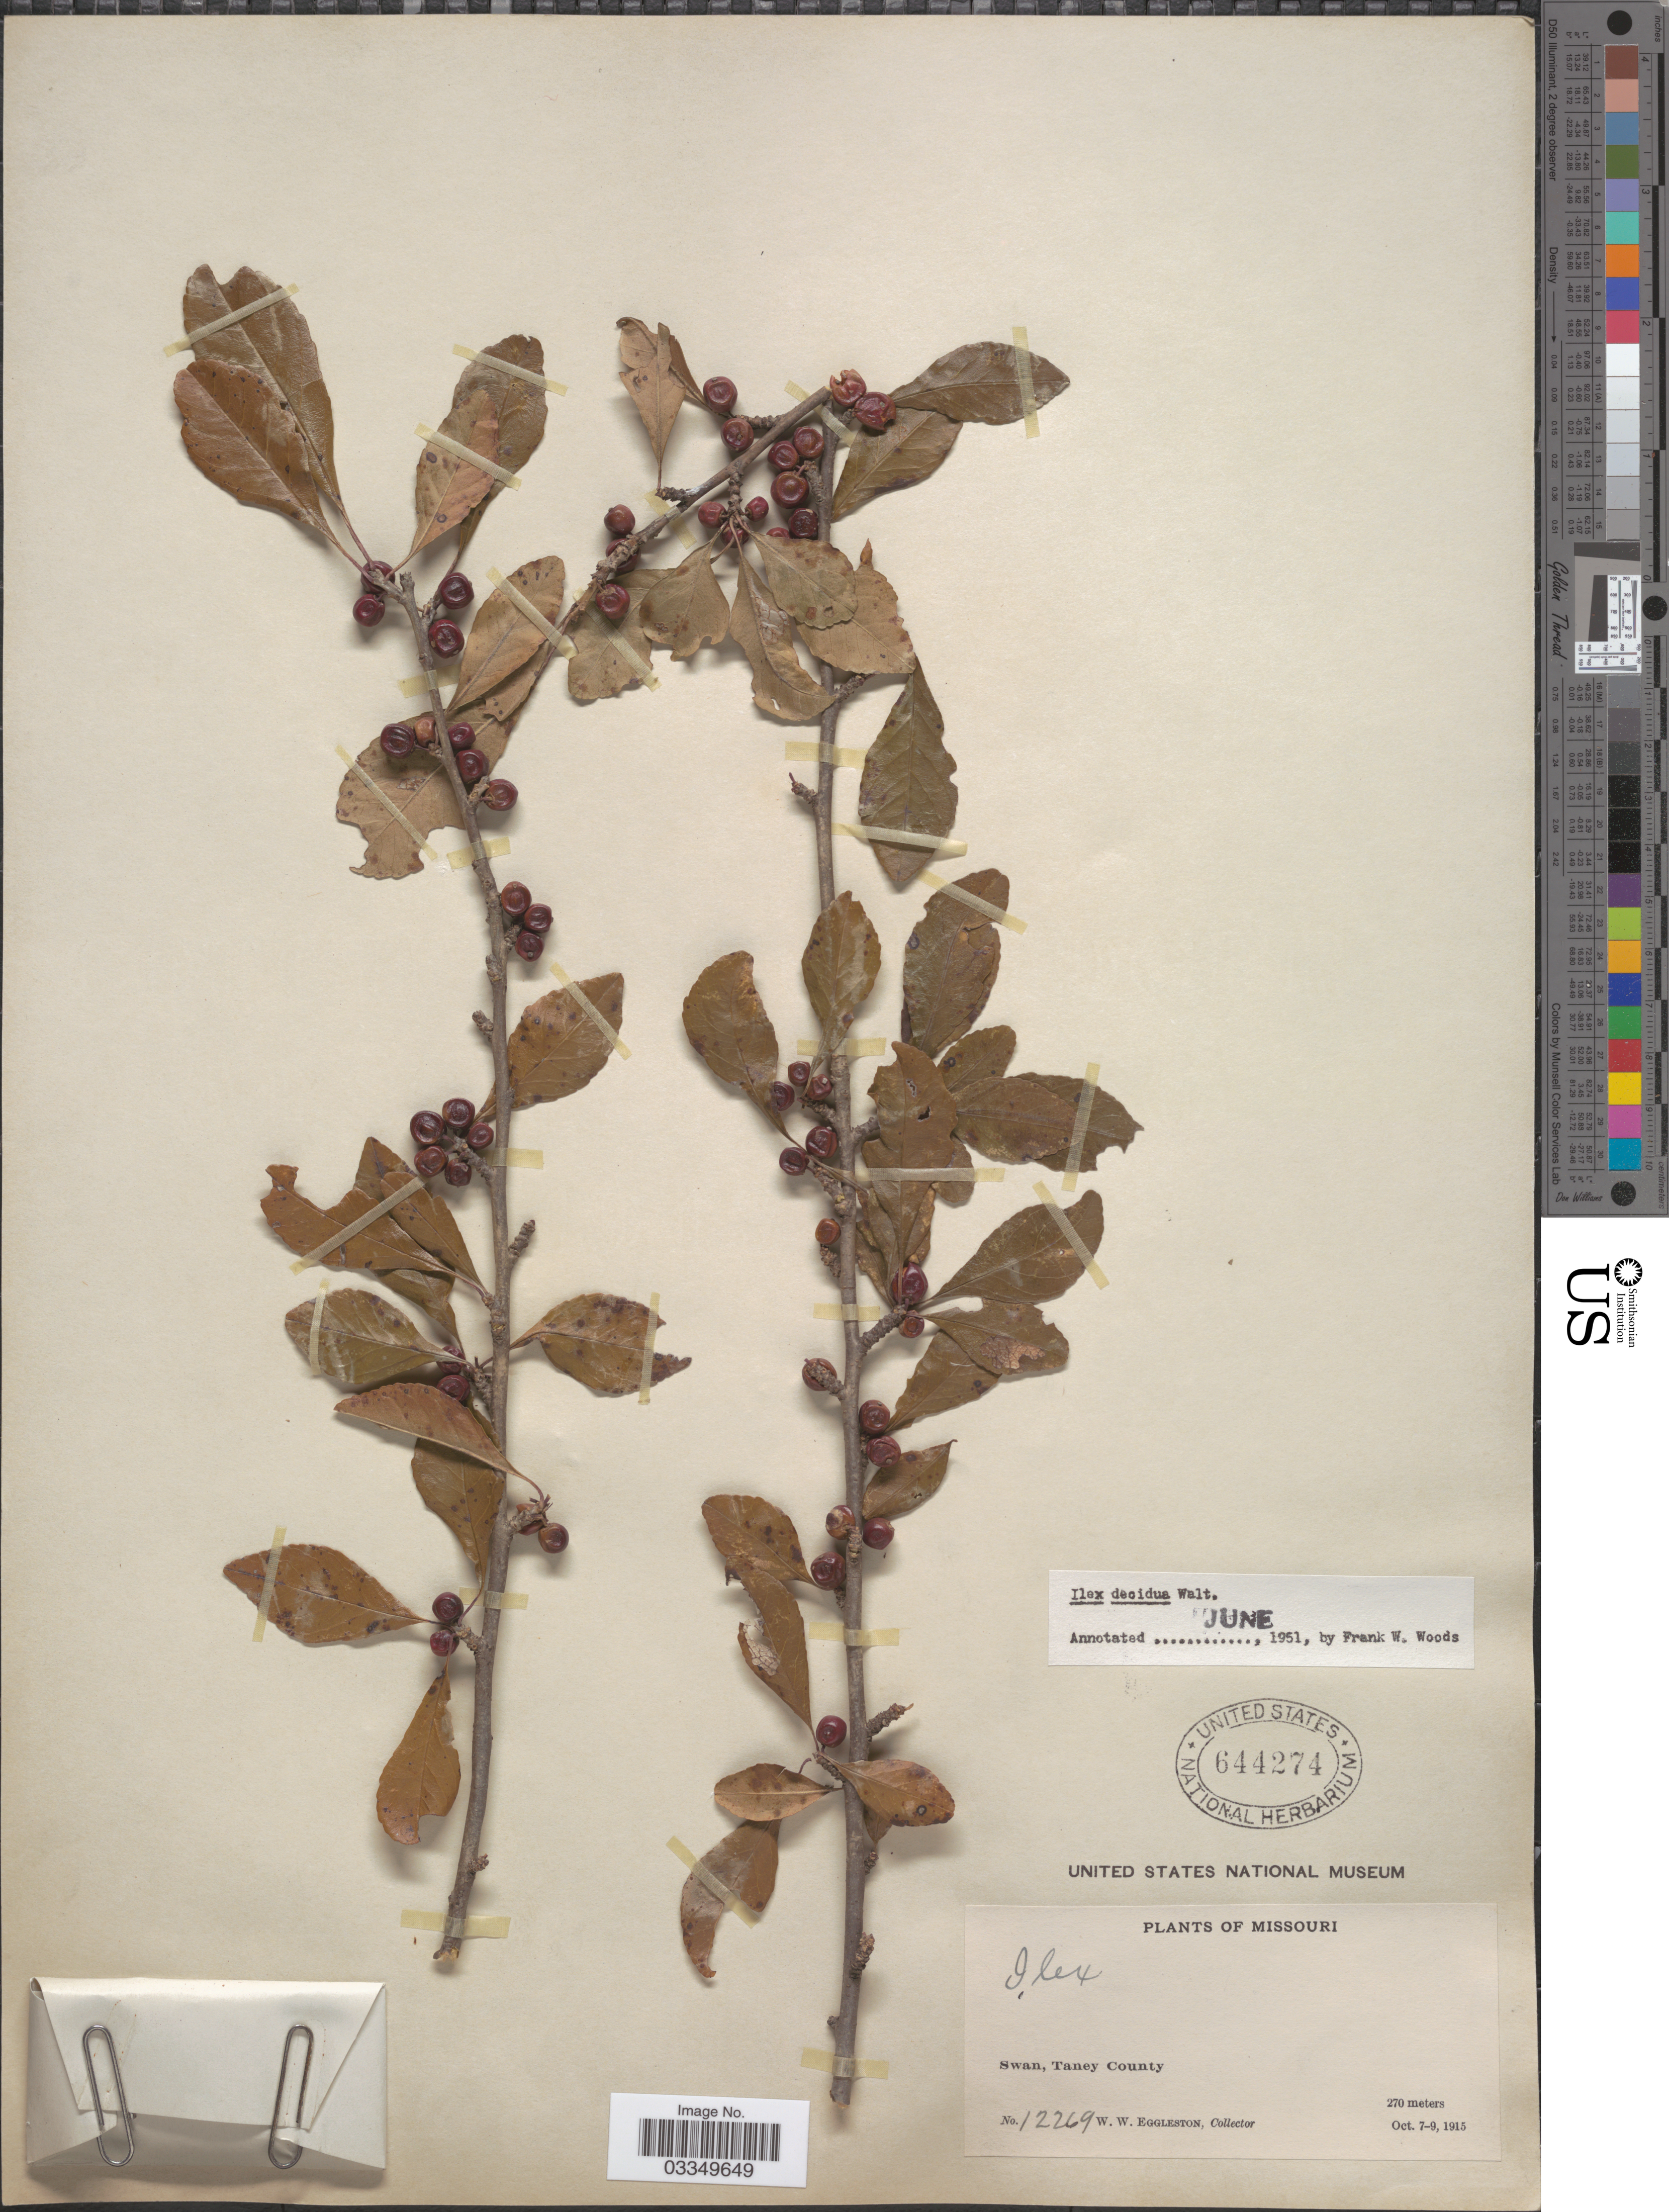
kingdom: Plantae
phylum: Tracheophyta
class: Magnoliopsida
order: Aquifoliales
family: Aquifoliaceae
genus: Ilex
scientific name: Ilex decidua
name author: Walter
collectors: W. W. Eggleston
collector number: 12269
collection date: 1915-10-07/1915-10-09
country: United States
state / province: Missouri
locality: Swan, Taney County.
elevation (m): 270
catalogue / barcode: US 644274